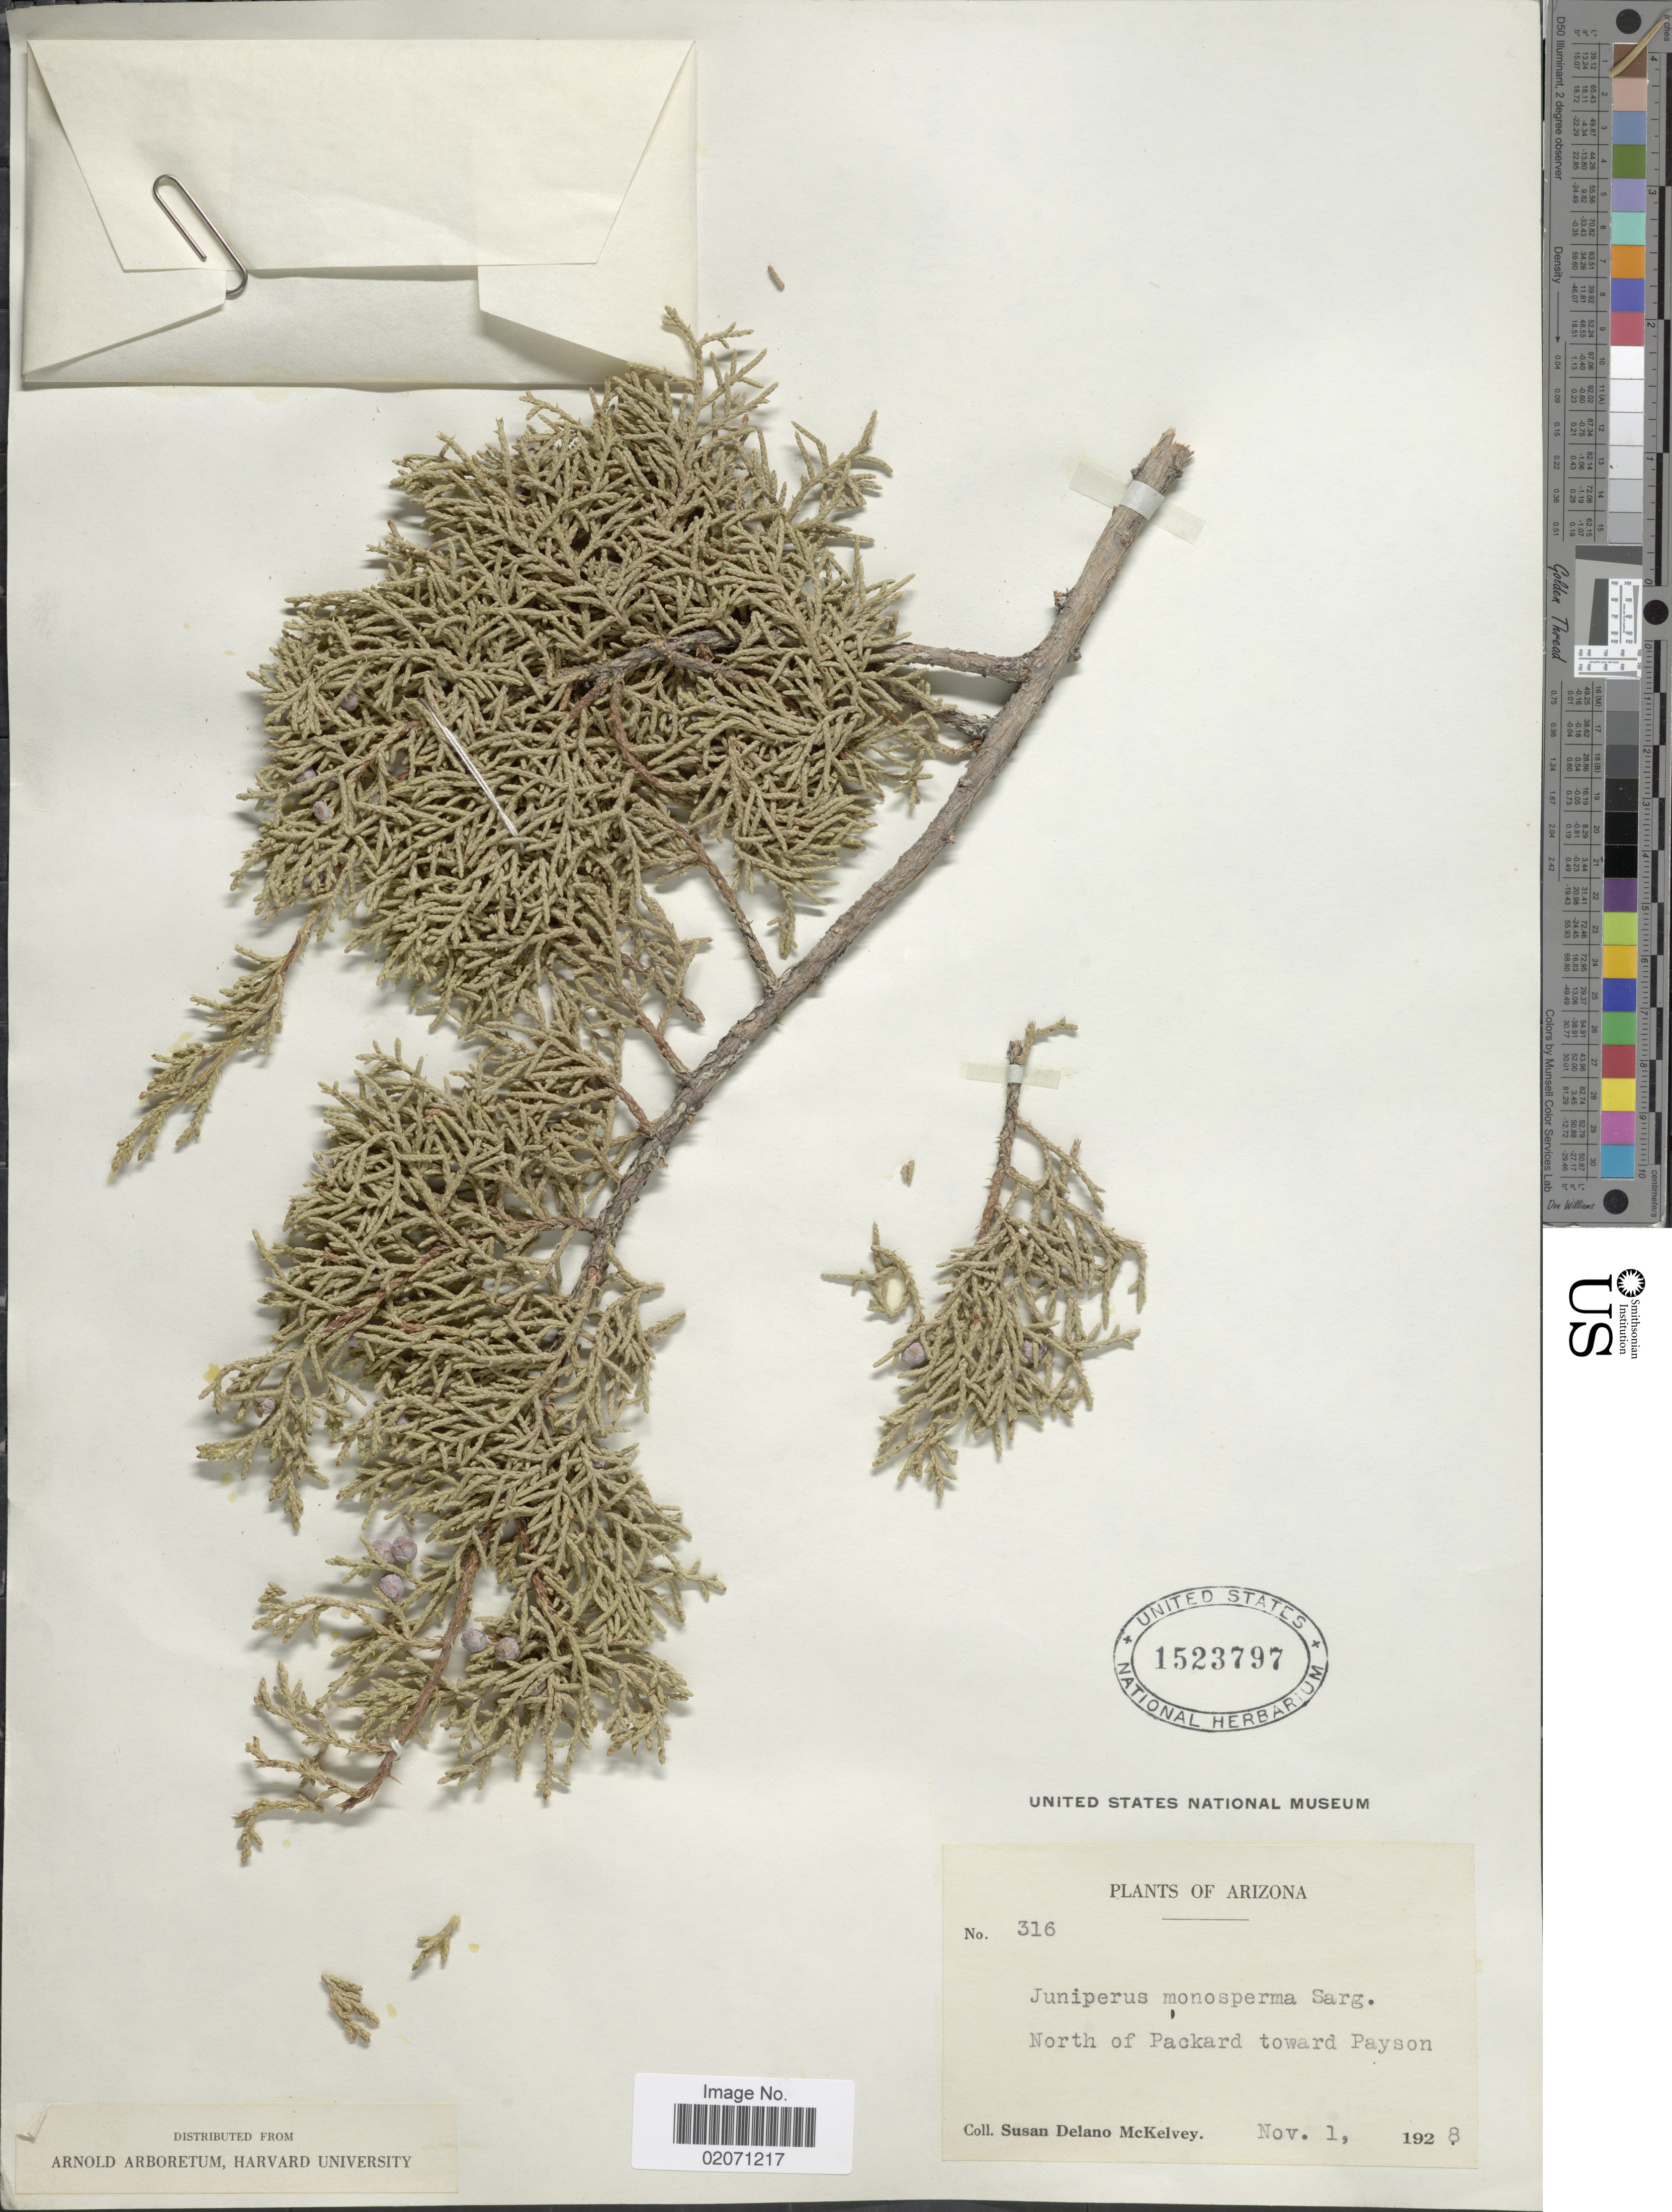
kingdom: Plantae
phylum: Tracheophyta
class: Pinopsida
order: Pinales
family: Cupressaceae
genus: Juniperus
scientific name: Juniperus monosperma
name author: (Engelm.) Sarg.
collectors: S. A. McKelvey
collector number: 316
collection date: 1928-11-01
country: United States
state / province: Arizona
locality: North of Packard toward Payson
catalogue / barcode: US 1523797